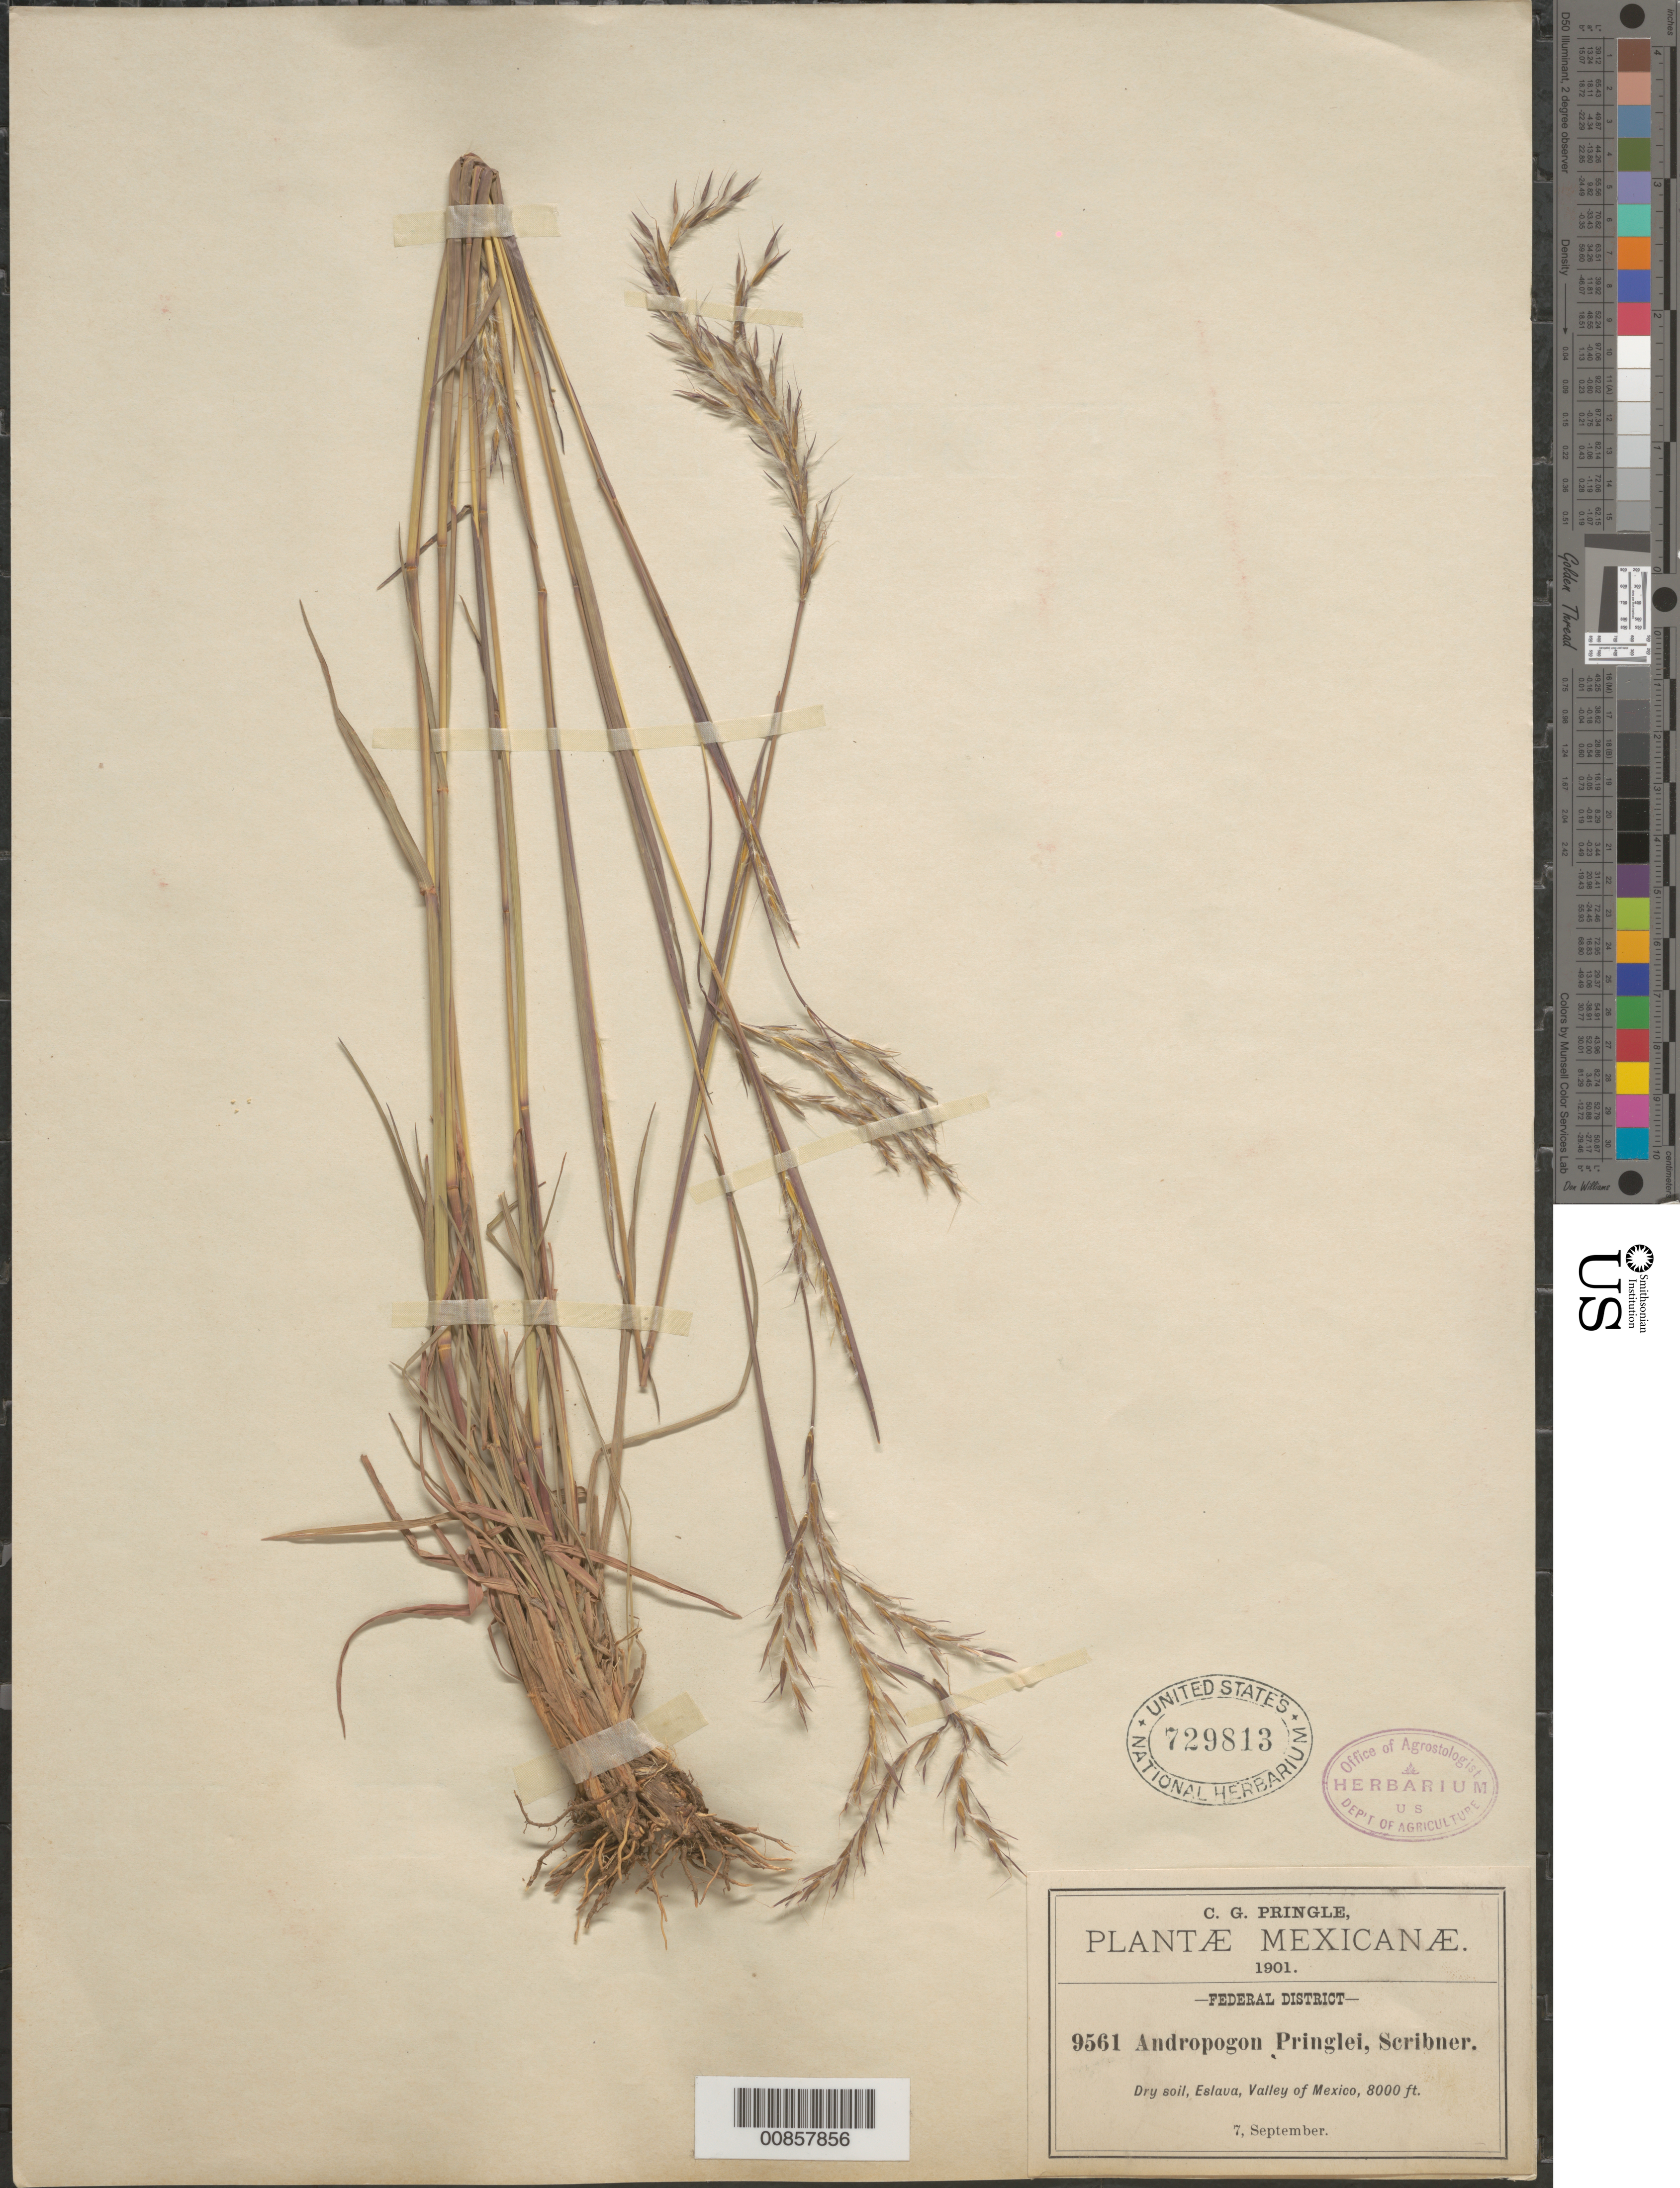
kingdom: Plantae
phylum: Tracheophyta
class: Liliopsida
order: Poales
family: Poaceae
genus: Andropogon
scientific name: Andropogon pringlei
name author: Scribn. & Merr.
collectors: C. G. Pringle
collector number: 9651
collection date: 1901-09-07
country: Mexico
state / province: Distrito Federal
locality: Eslava, Valley of Mexico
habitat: Dry soil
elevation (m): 2438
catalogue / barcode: US 729813